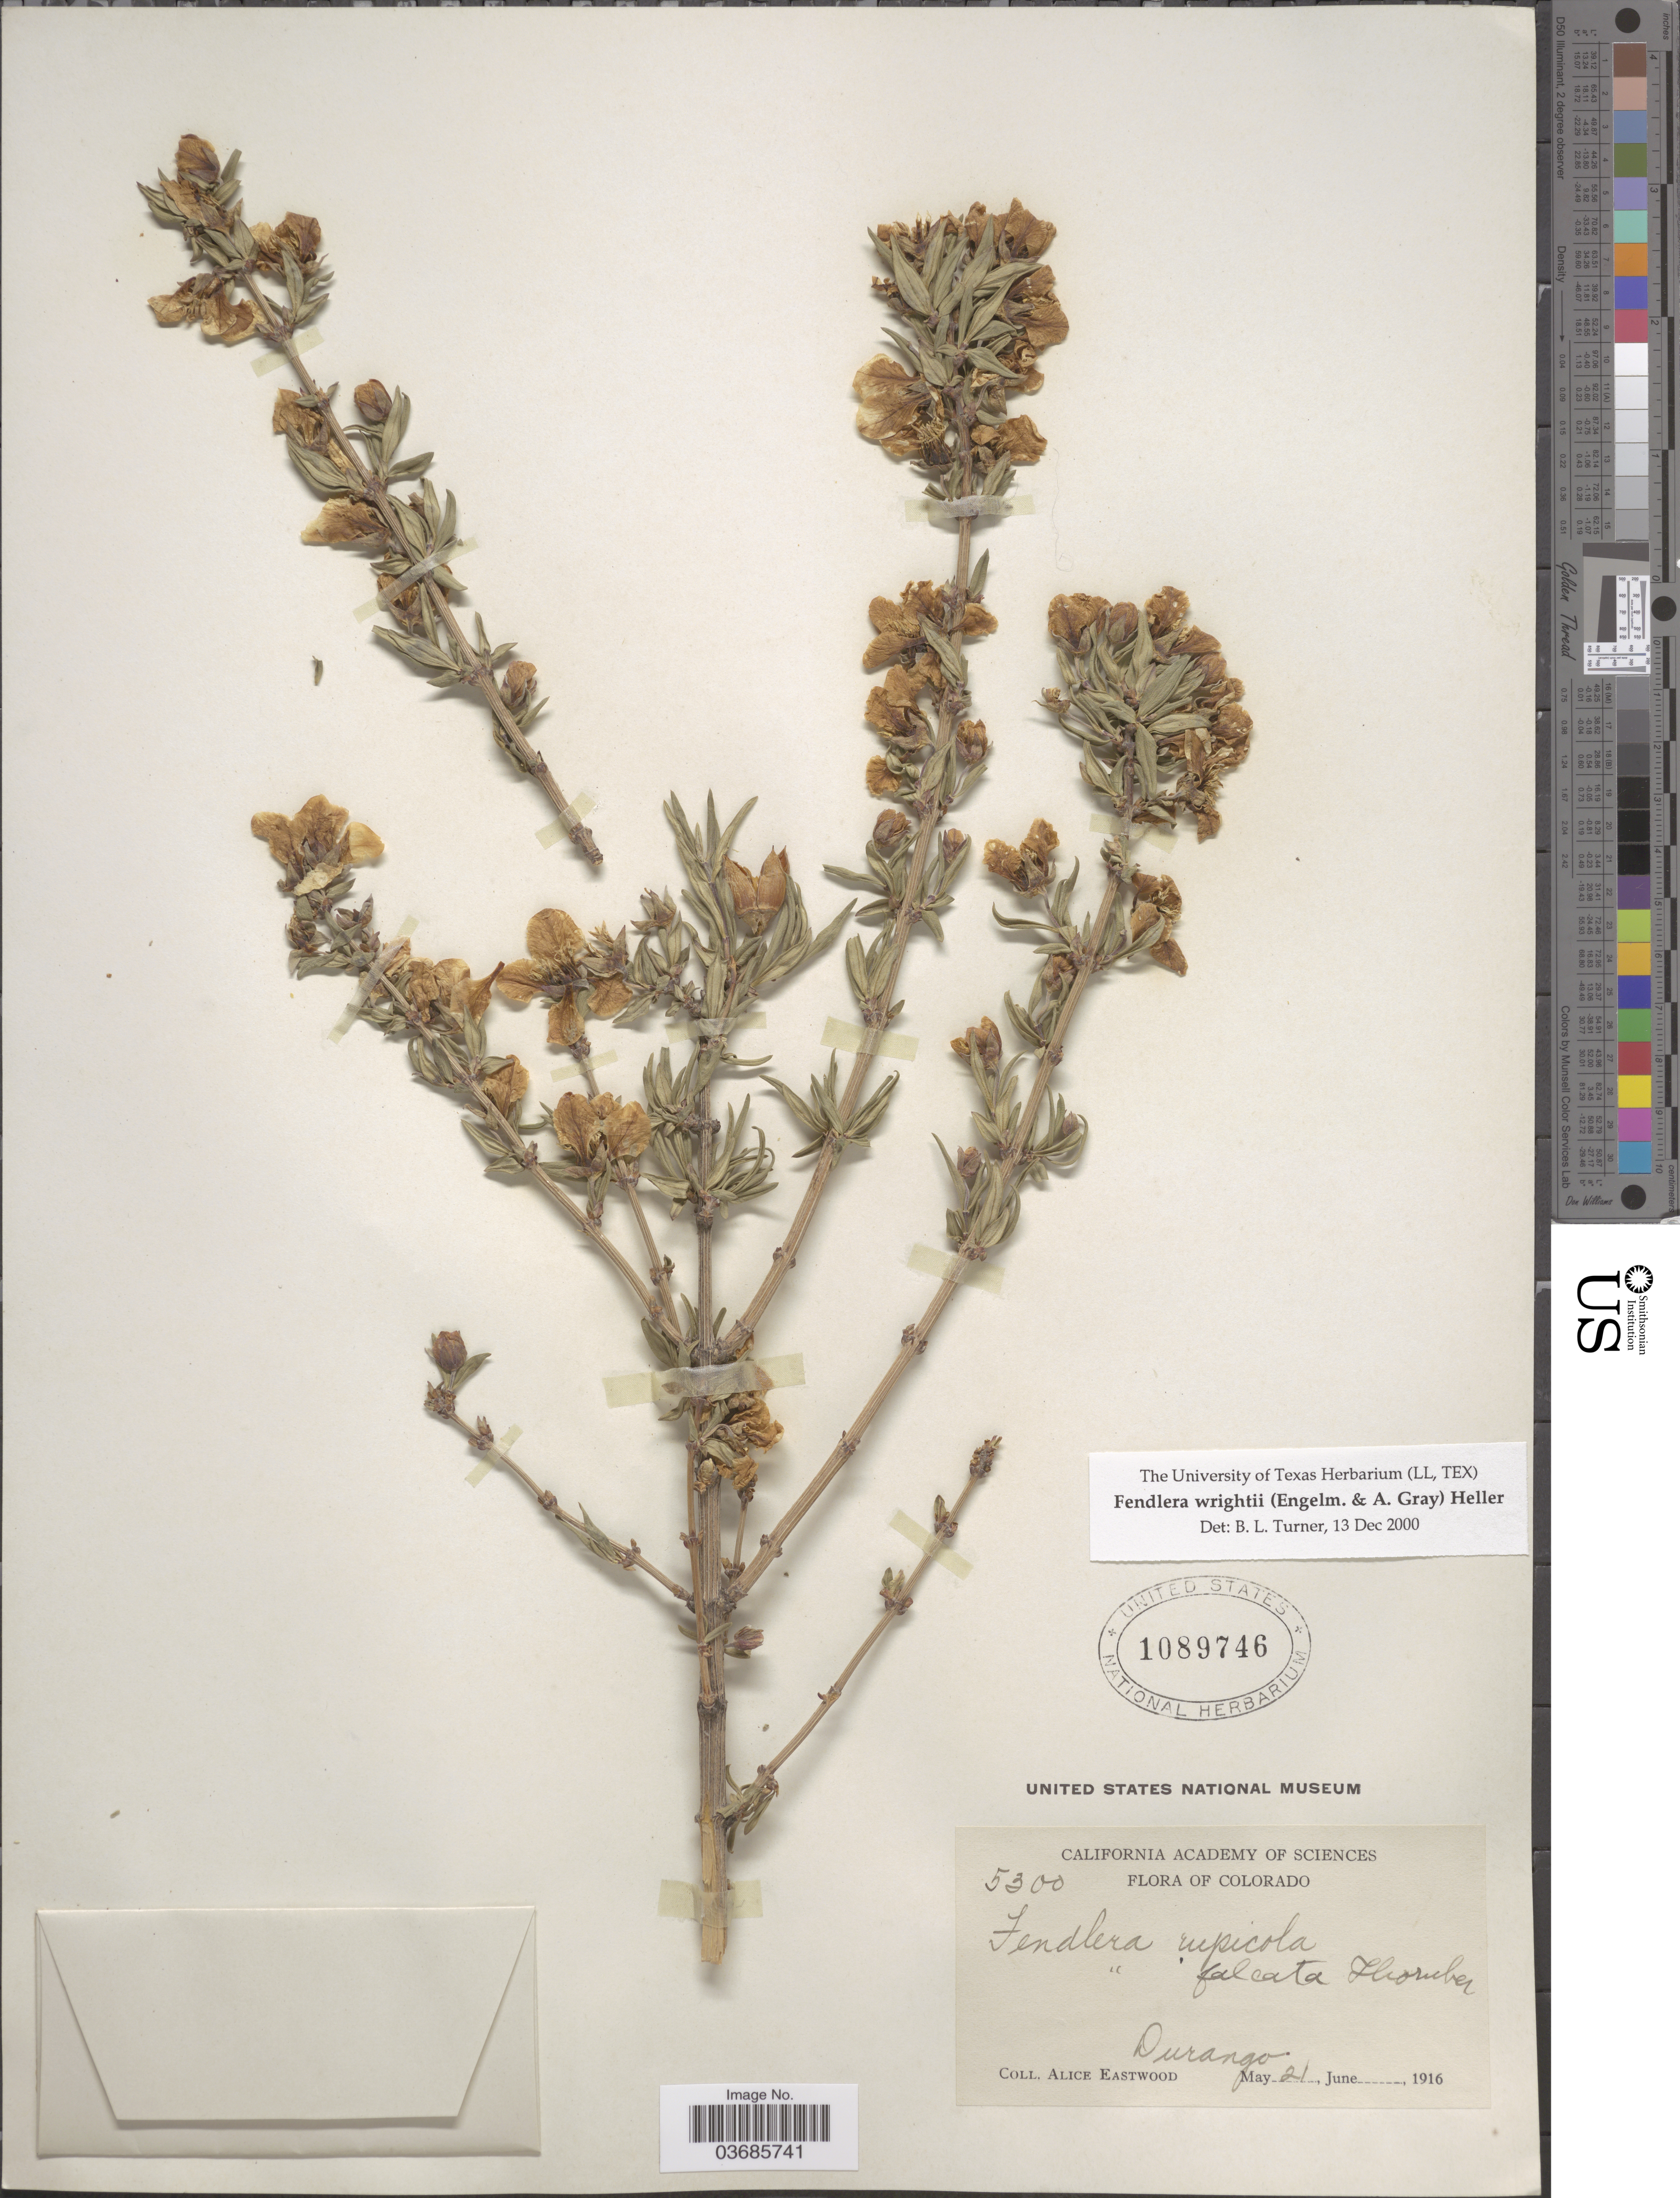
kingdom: Plantae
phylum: Tracheophyta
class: Magnoliopsida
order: Cornales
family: Hydrangeaceae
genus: Fendlera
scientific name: Fendlera wrightii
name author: (Engelm. & A. Gray) A. Heller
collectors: A. Eastwood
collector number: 5300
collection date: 1916-05-21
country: United States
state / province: Colorado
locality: Durango.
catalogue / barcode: US 1089746